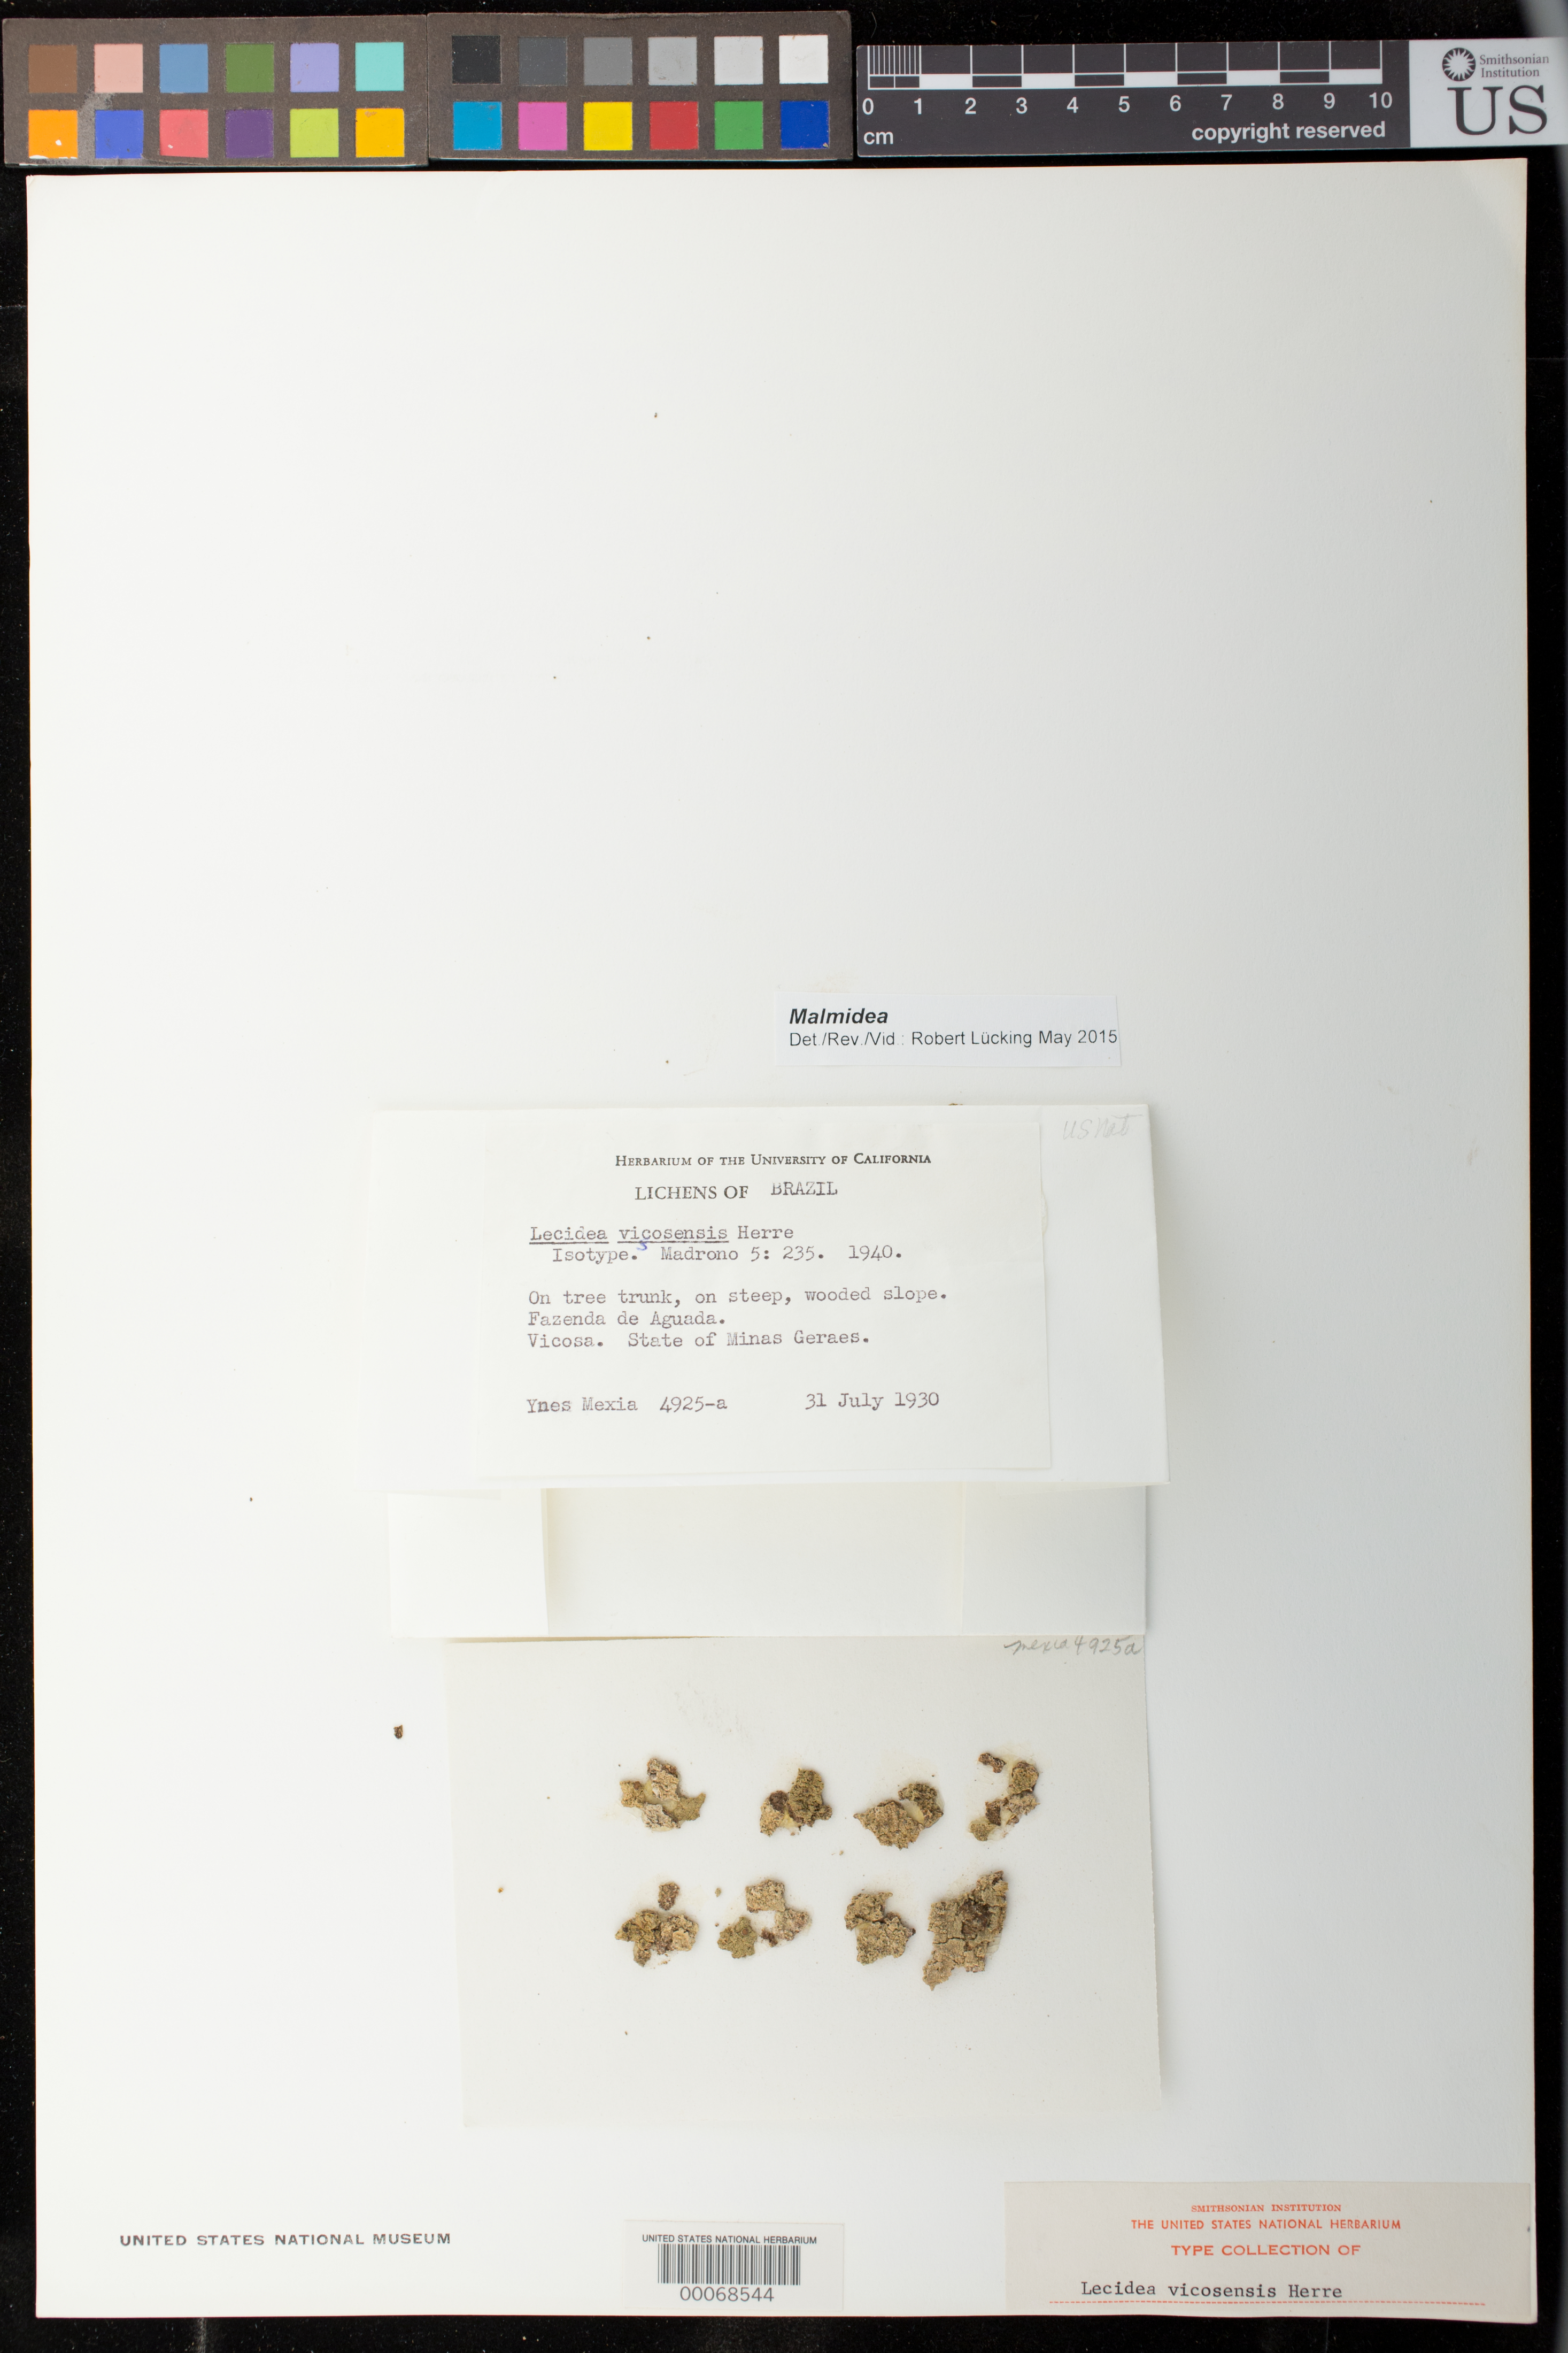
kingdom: Fungi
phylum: Ascomycota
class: Lecanoromycetes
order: Lecideales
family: Lecideaceae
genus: Lecidea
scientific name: Lecidea vicosensis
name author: Herre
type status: Isotype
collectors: Y. Mexia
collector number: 4925-a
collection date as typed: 31 Jul 1930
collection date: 1930-07-31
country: Brazil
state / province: Minas Gerais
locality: Fazenda de Aguada.